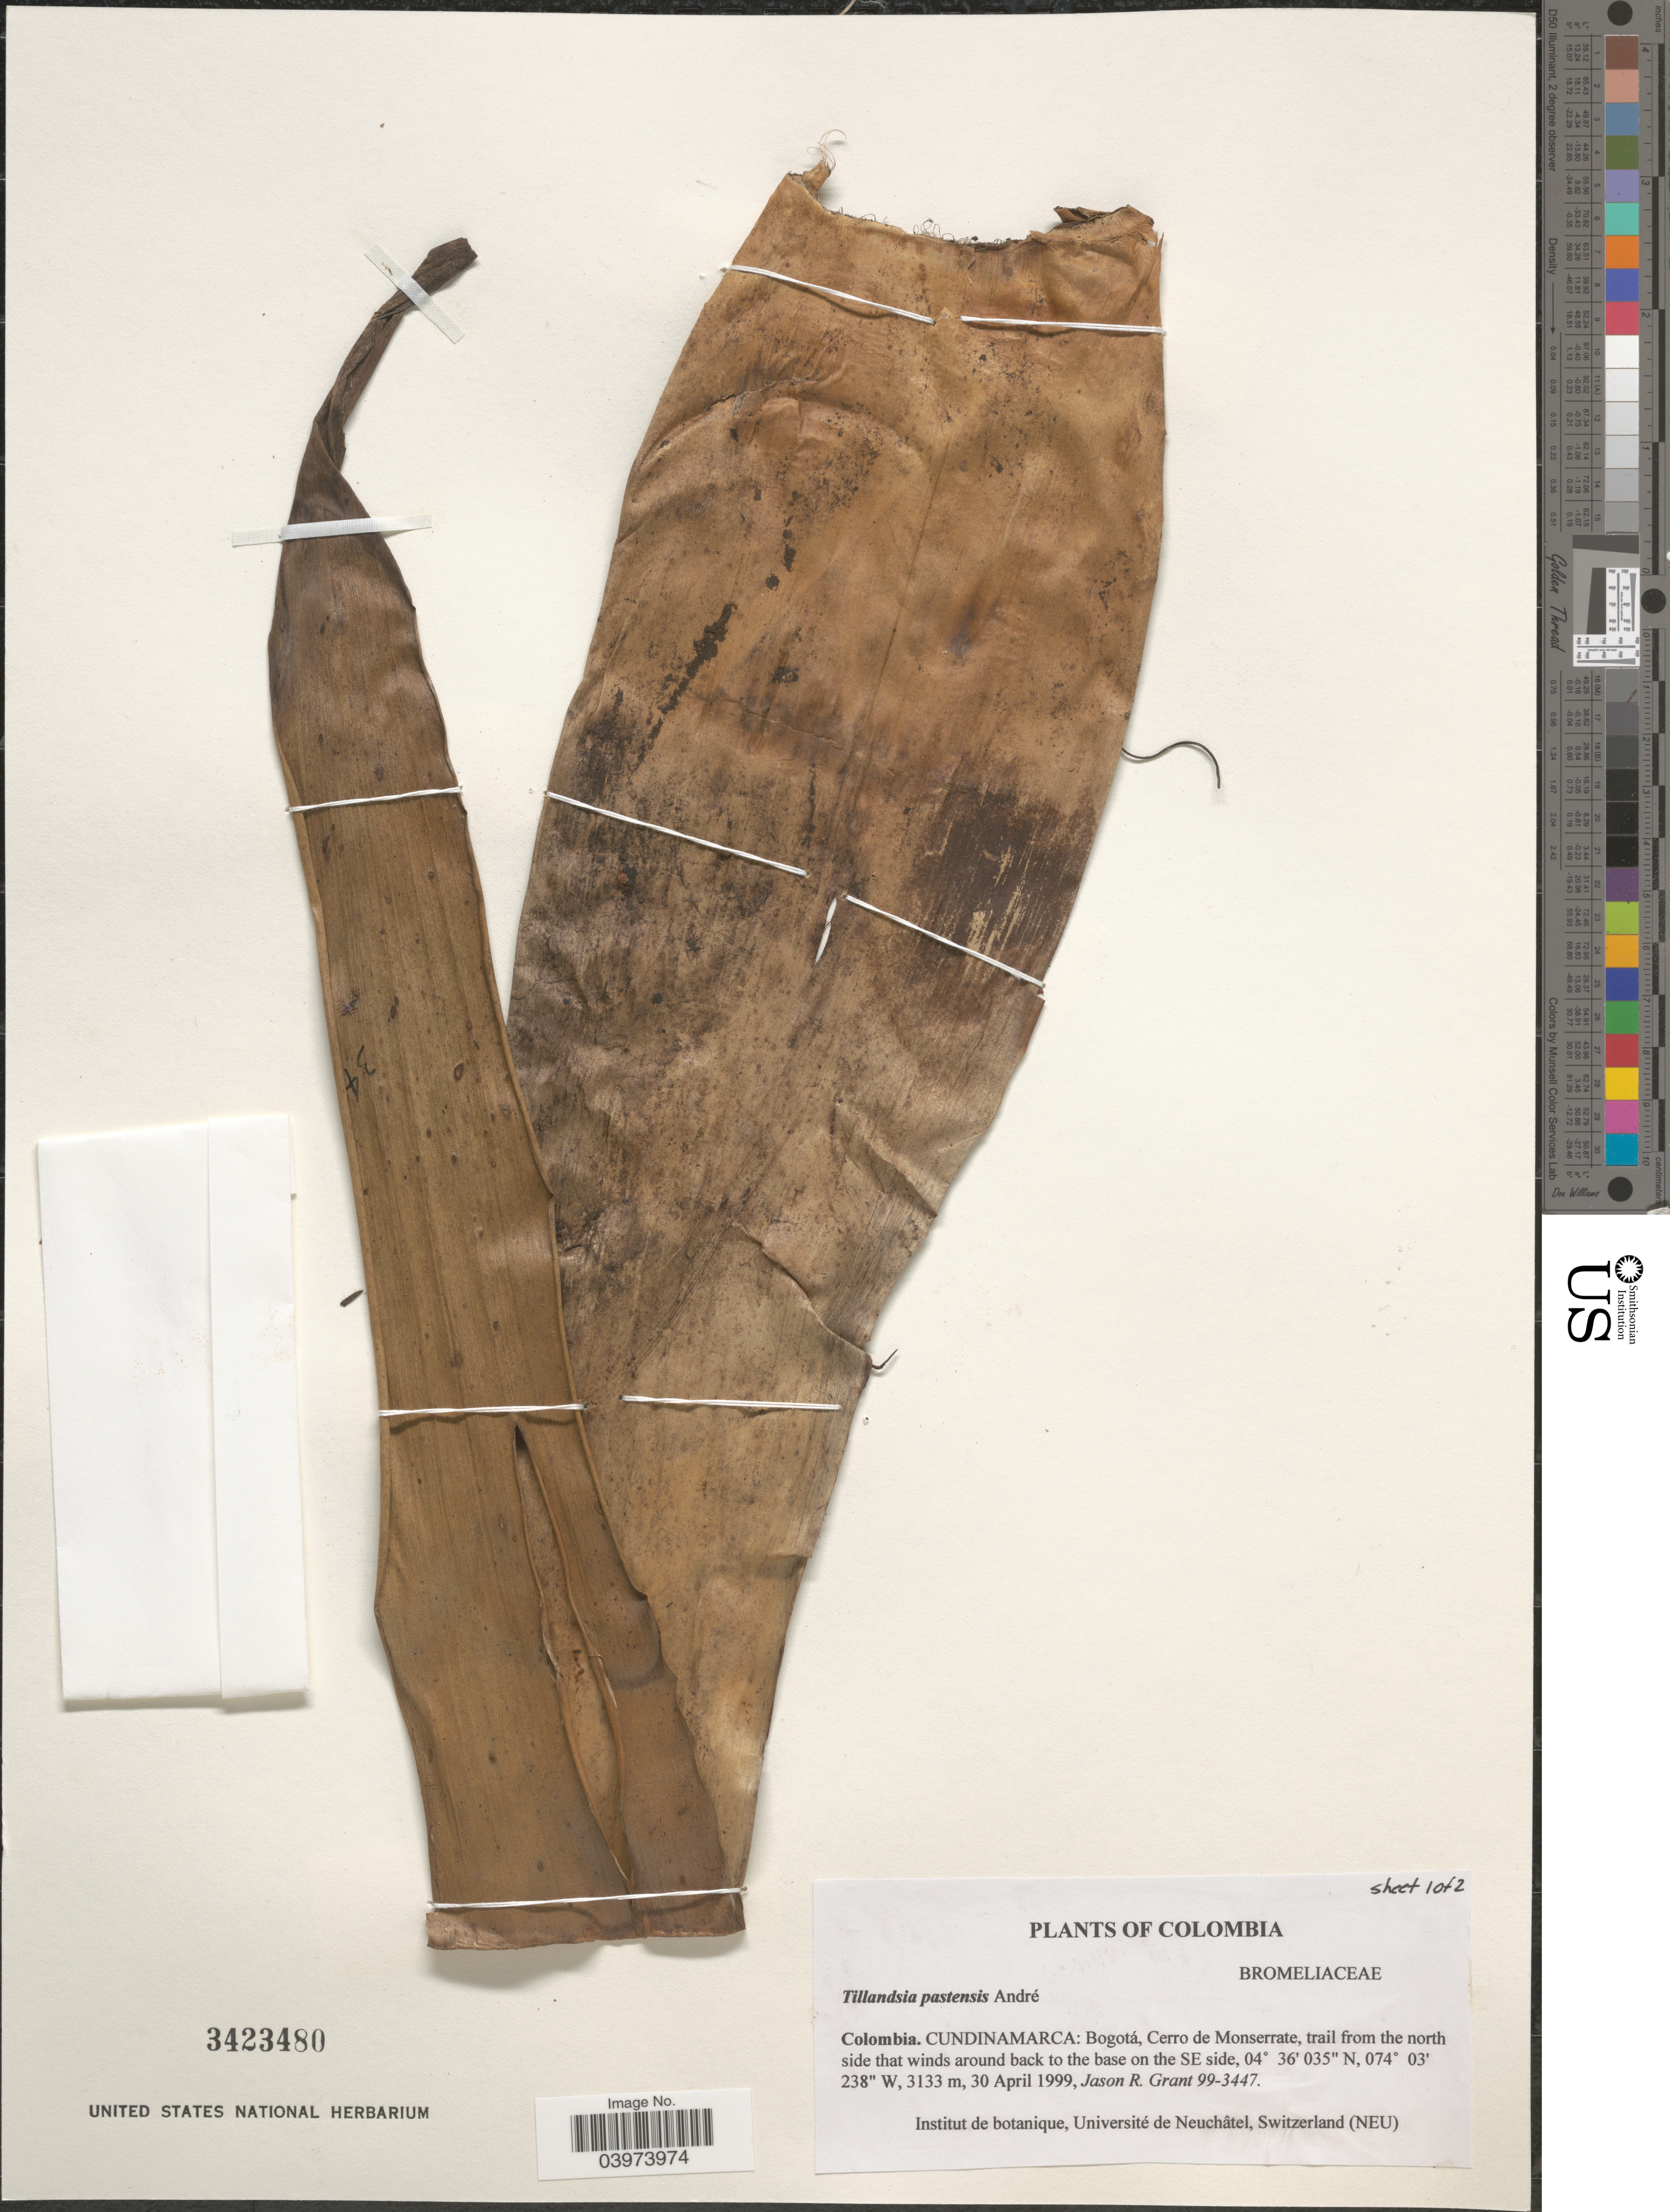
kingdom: Plantae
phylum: Tracheophyta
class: Liliopsida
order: Poales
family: Bromeliaceae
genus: Tillandsia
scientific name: Tillandsia pastensis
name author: André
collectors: J. R. Grant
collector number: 99-3447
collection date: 1999-04-30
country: Colombia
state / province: Cundinamarca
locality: Bogotá, Cerro de Monserrate, trail from the north side that winds around back to the base on the SE side.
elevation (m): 3133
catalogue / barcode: US 3423480